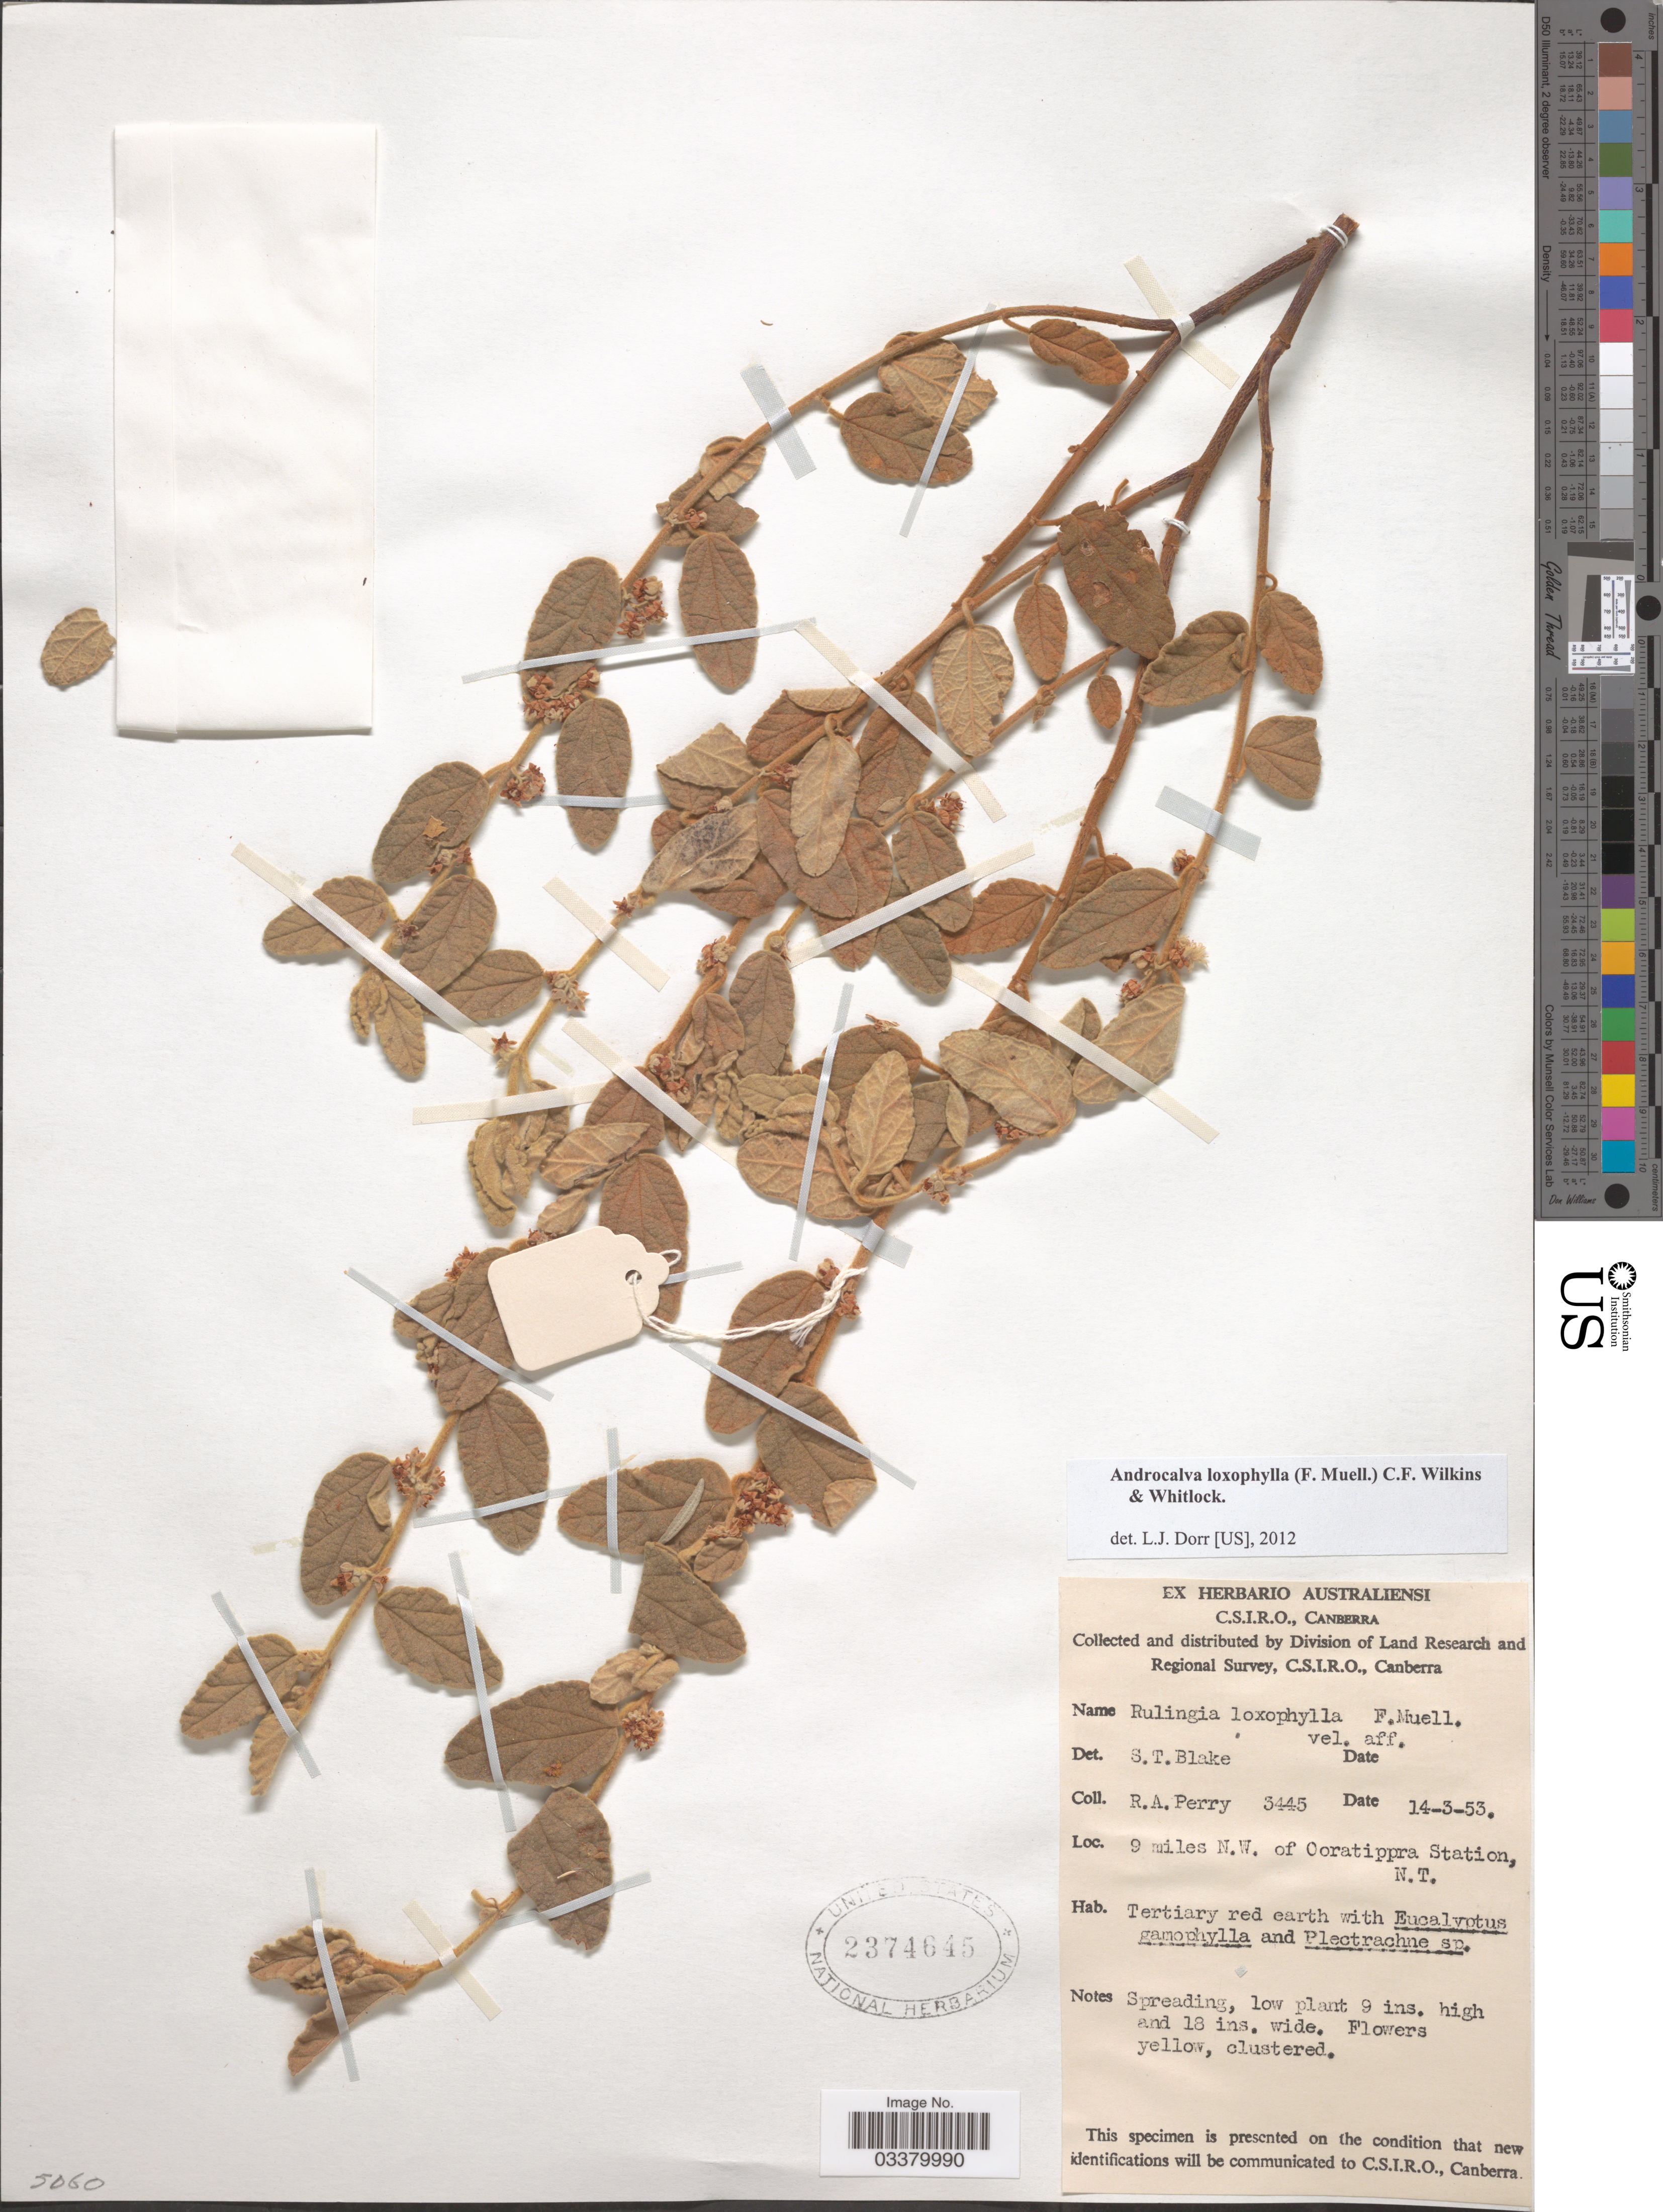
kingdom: Plantae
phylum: Tracheophyta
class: Magnoliopsida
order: Malvales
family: Malvaceae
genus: Androcalva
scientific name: Androcalva loxophylla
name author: (F. Muell.) C.F. Wilkins & Whitlock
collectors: Perry, R. A.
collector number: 3445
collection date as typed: Transcribed d/m/y: 14/3/53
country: Australia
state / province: Northern Territory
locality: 9 miles N.W. of Ooratippra Station, N.T.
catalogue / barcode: US 2374645